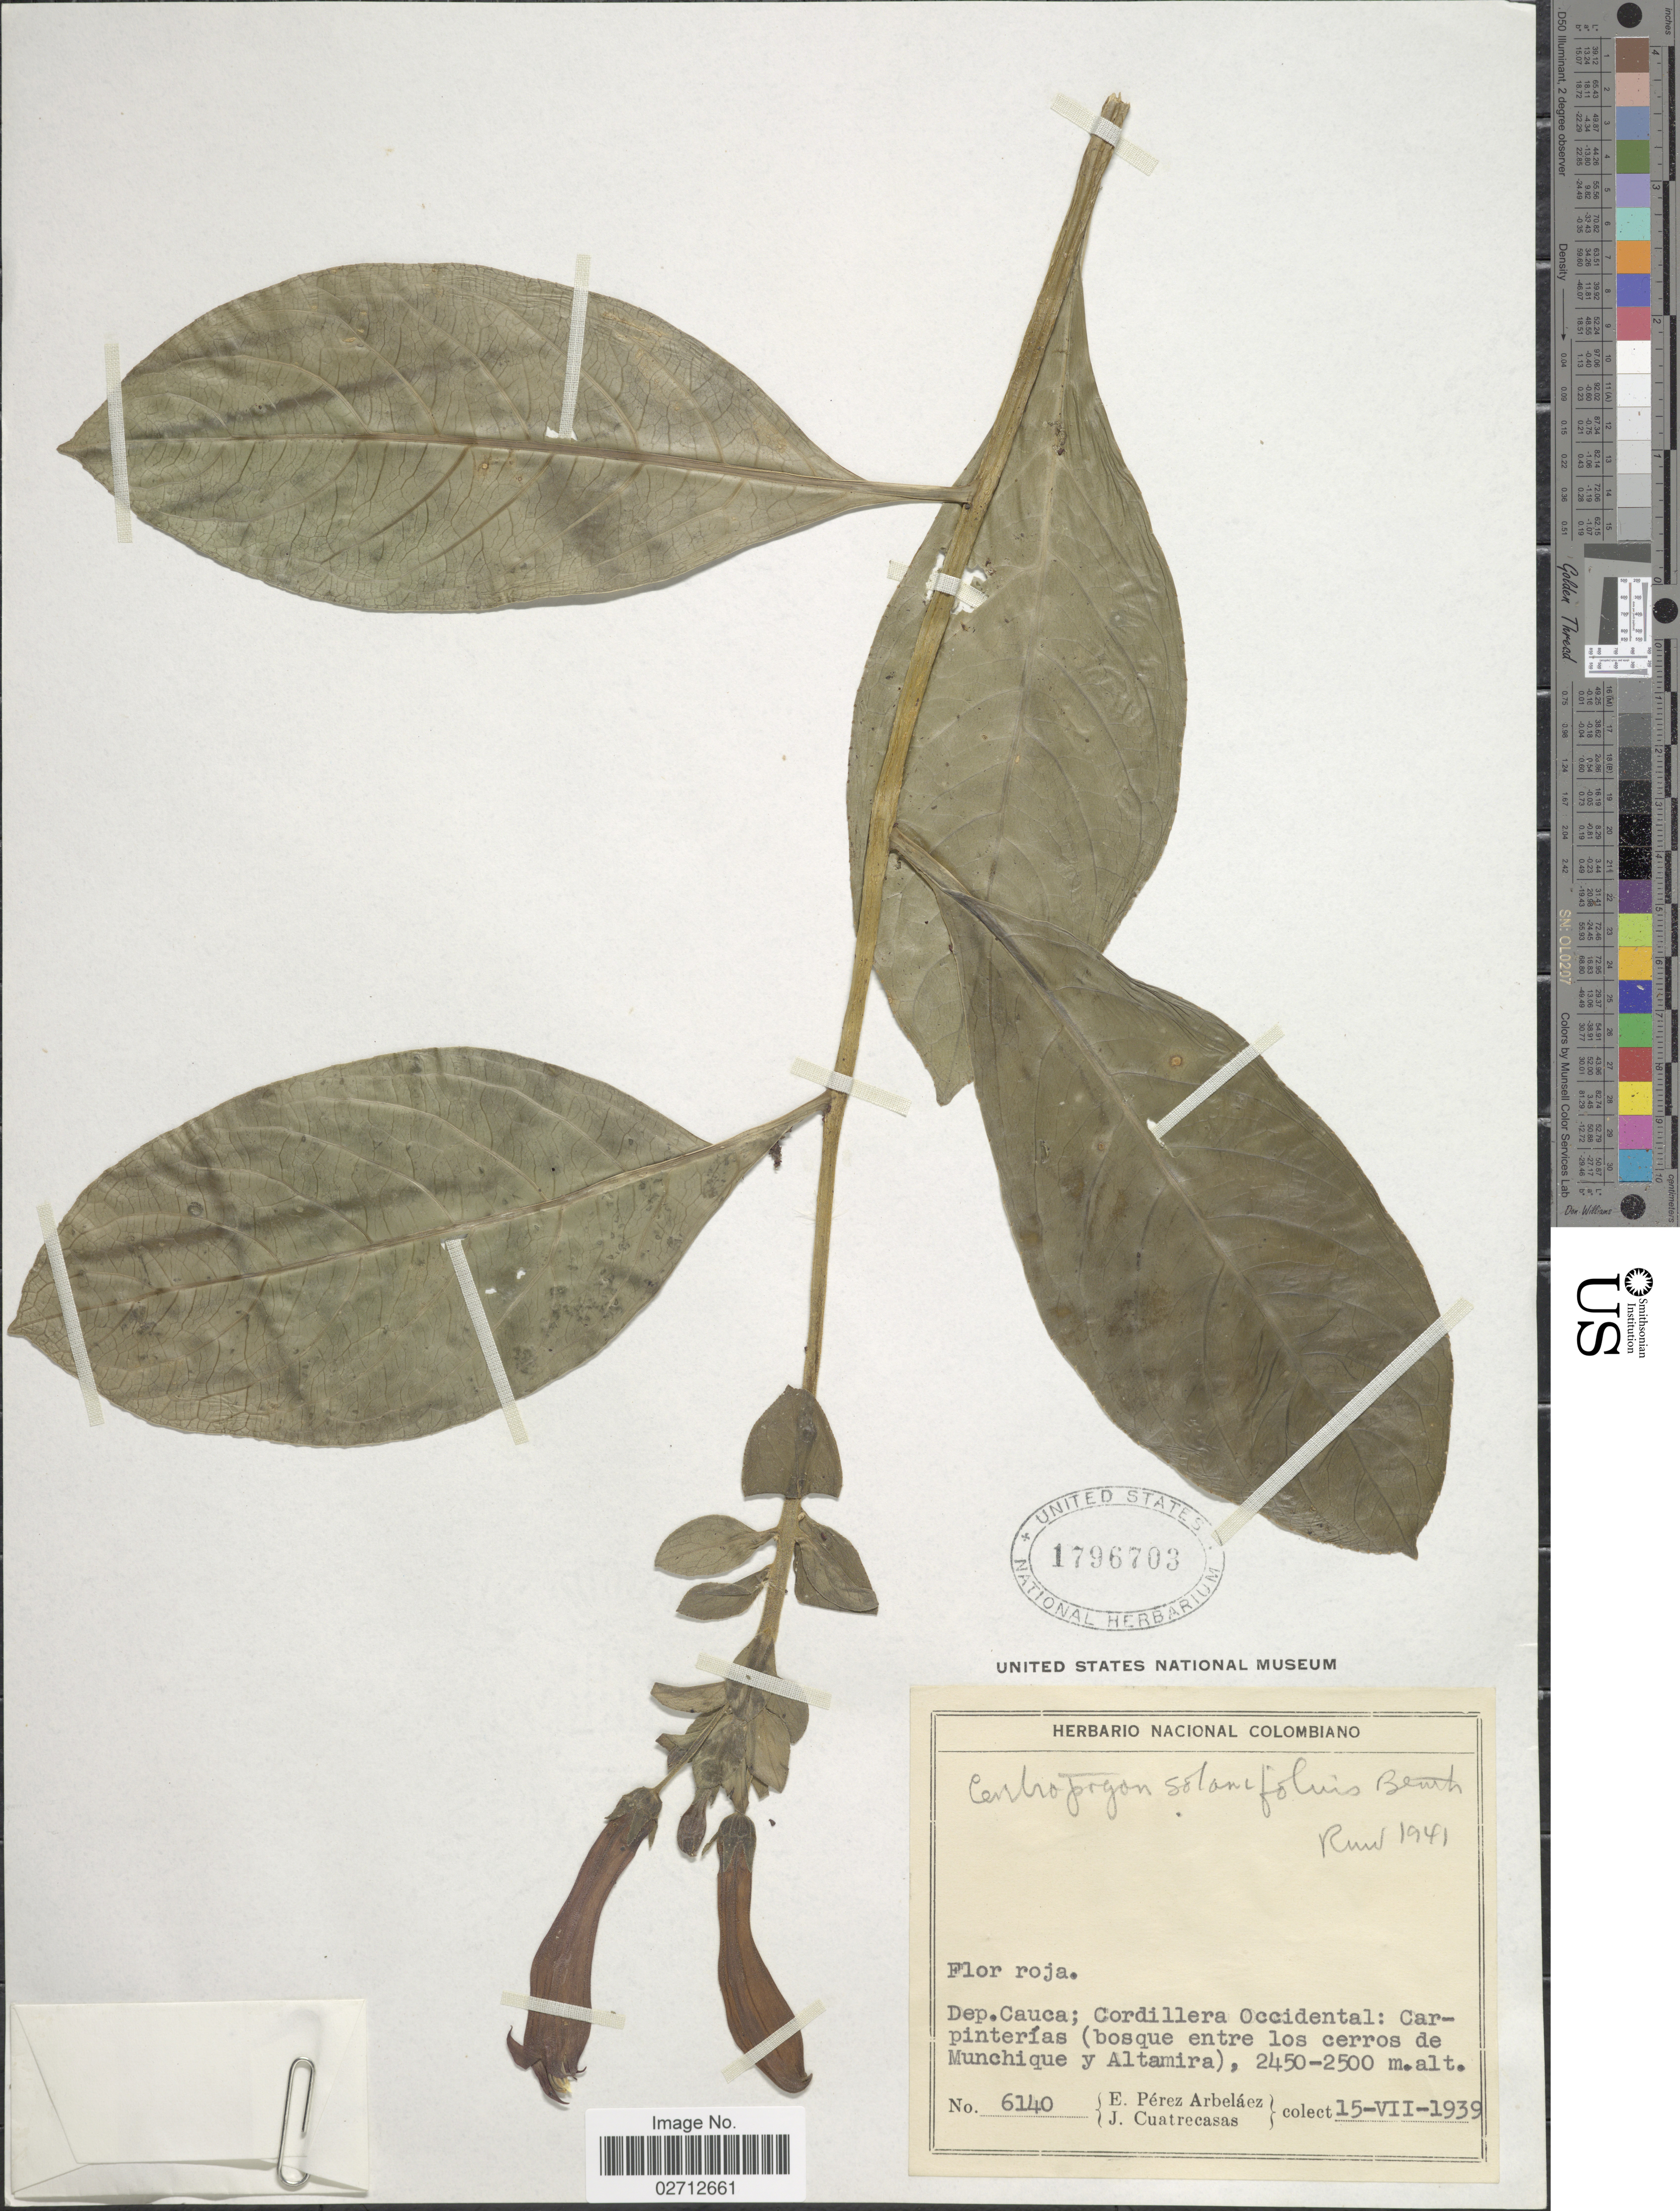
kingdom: Plantae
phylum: Tracheophyta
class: Magnoliopsida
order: Asterales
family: Campanulaceae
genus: Centropogon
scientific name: Centropogon solanifolius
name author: Benth.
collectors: E. Pérez Arbeláez & J. Cuatrecasas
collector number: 6140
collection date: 1939-07-15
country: Colombia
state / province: Cauca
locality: Dep. Cauca; Cordillera Occidental: Carpinterías (bosque entre los cerros de Munchique y Altamira)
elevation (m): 2450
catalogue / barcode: US 1796703